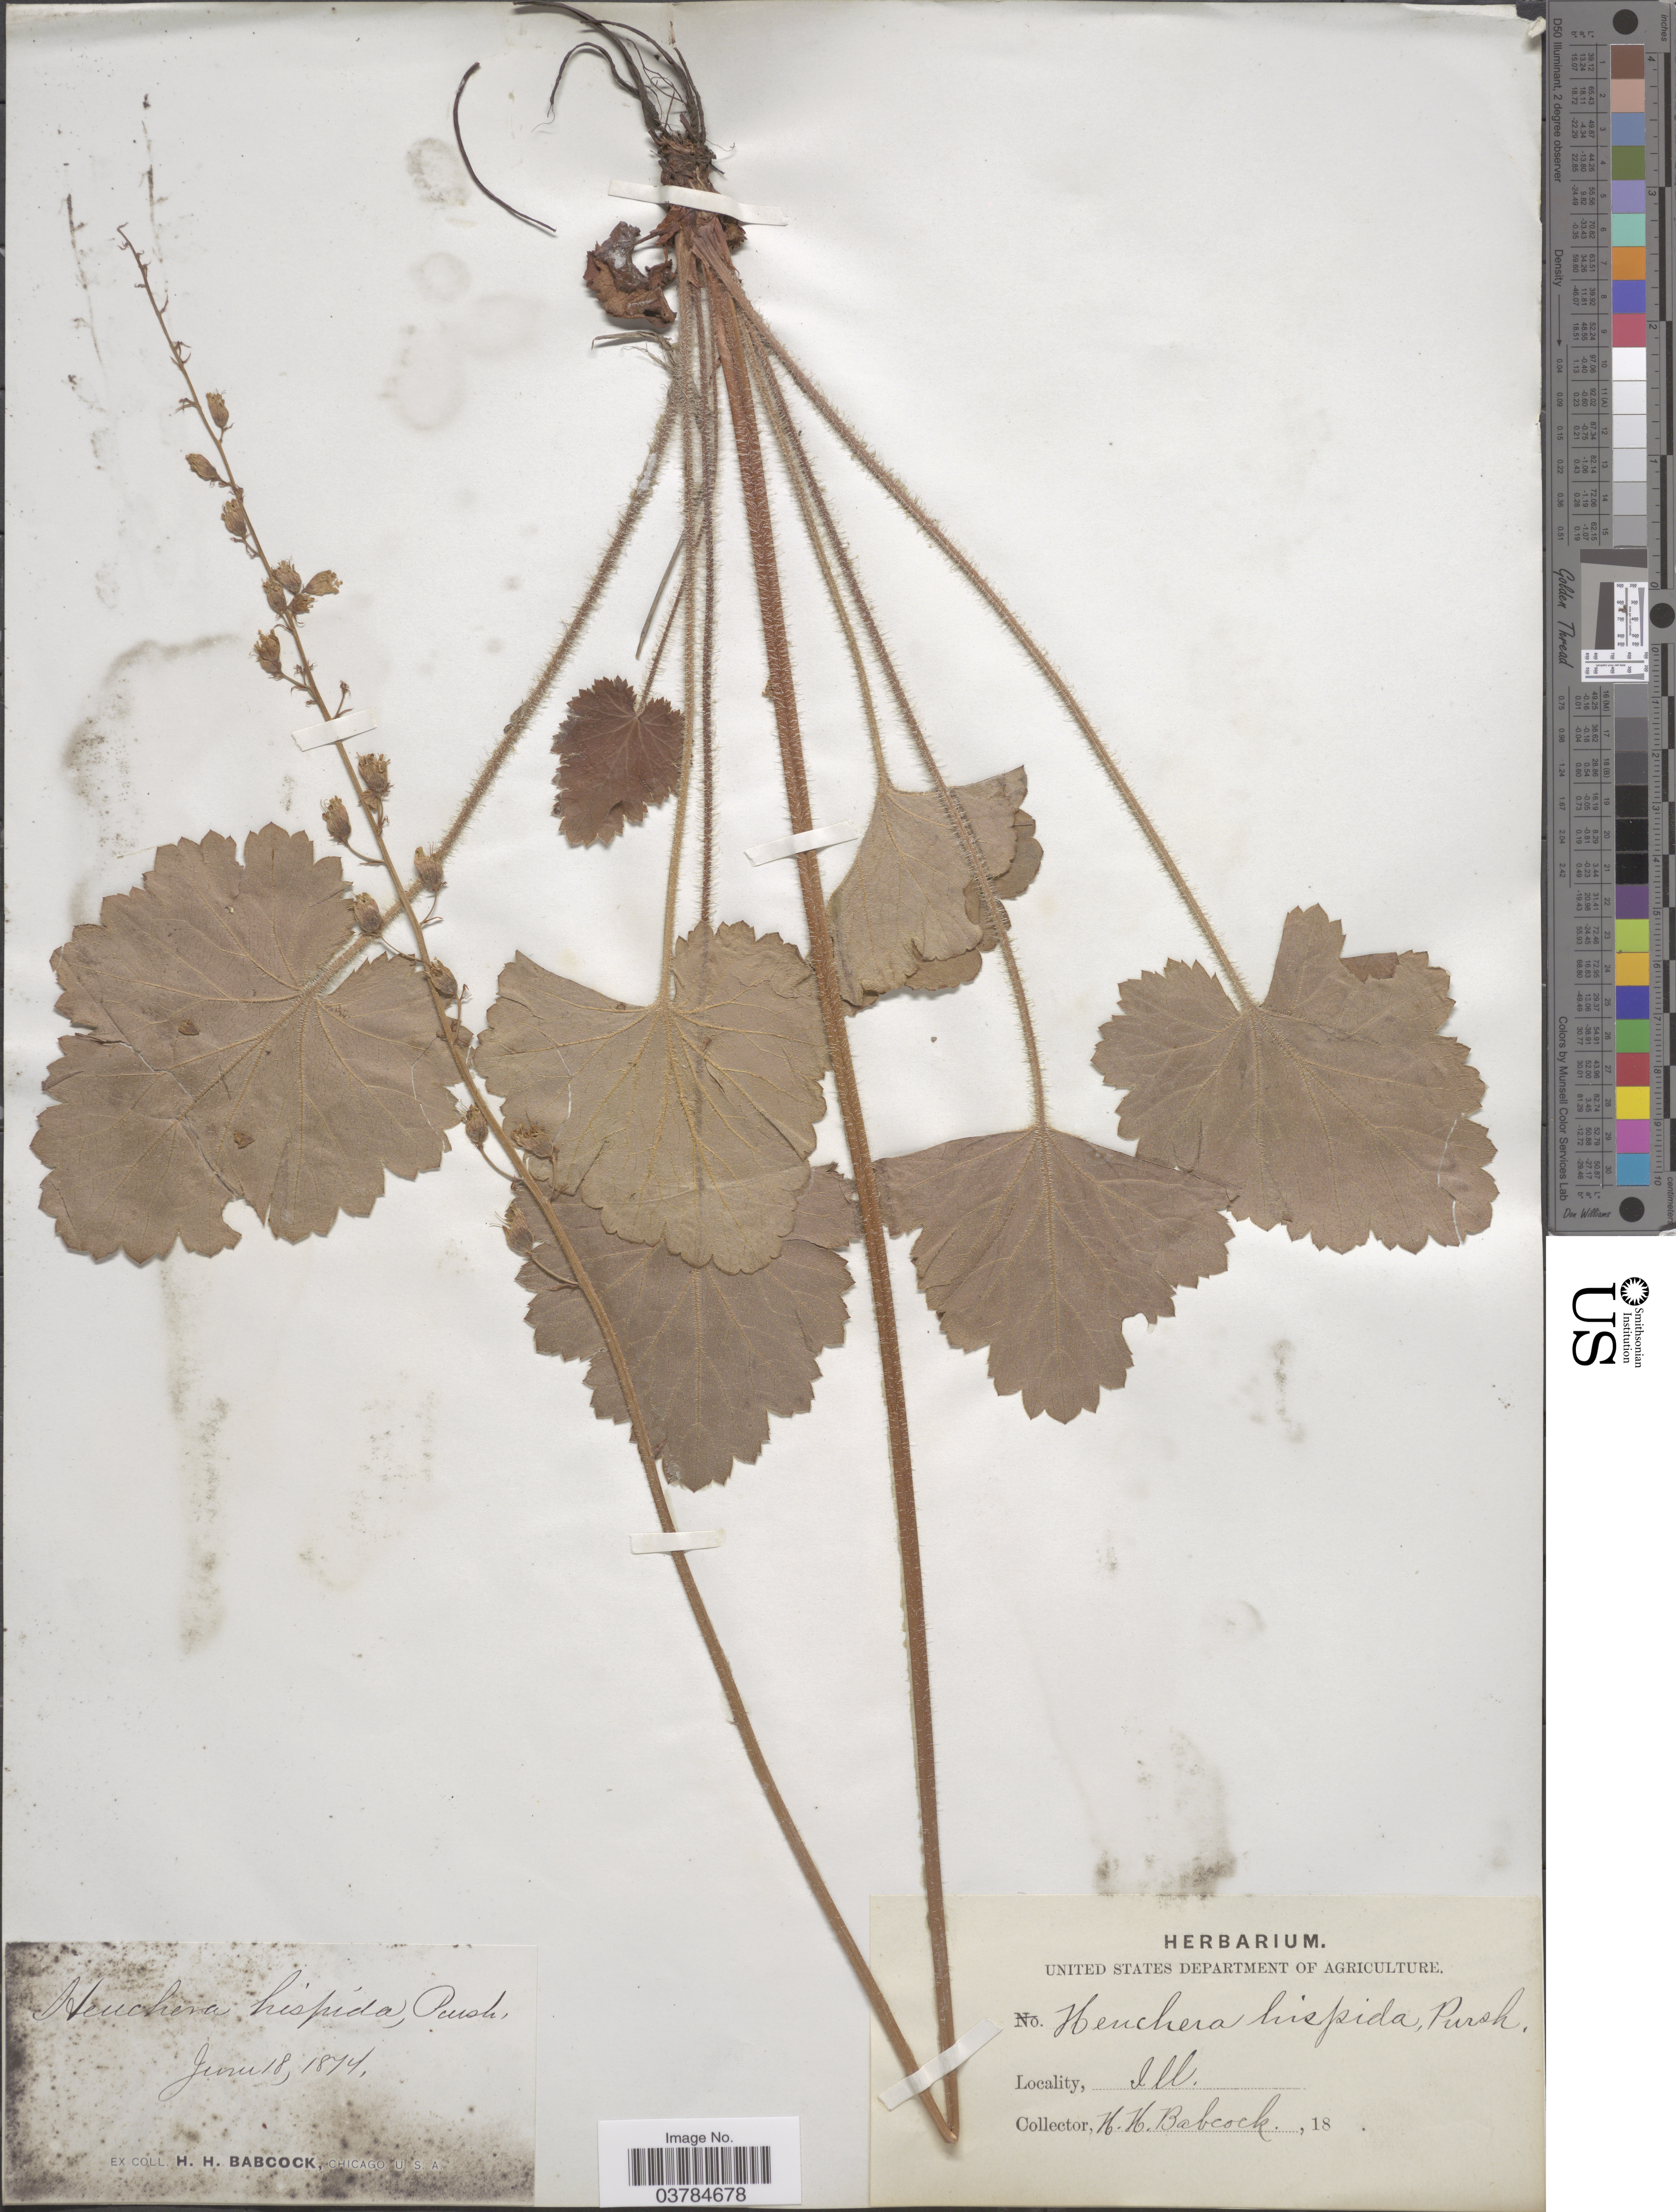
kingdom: Plantae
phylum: Tracheophyta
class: Magnoliopsida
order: Saxifragales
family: Saxifragaceae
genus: Heuchera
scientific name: Heuchera hispida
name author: Pursh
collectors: H. Babcock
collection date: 1874-06-18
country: United States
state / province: Illinois